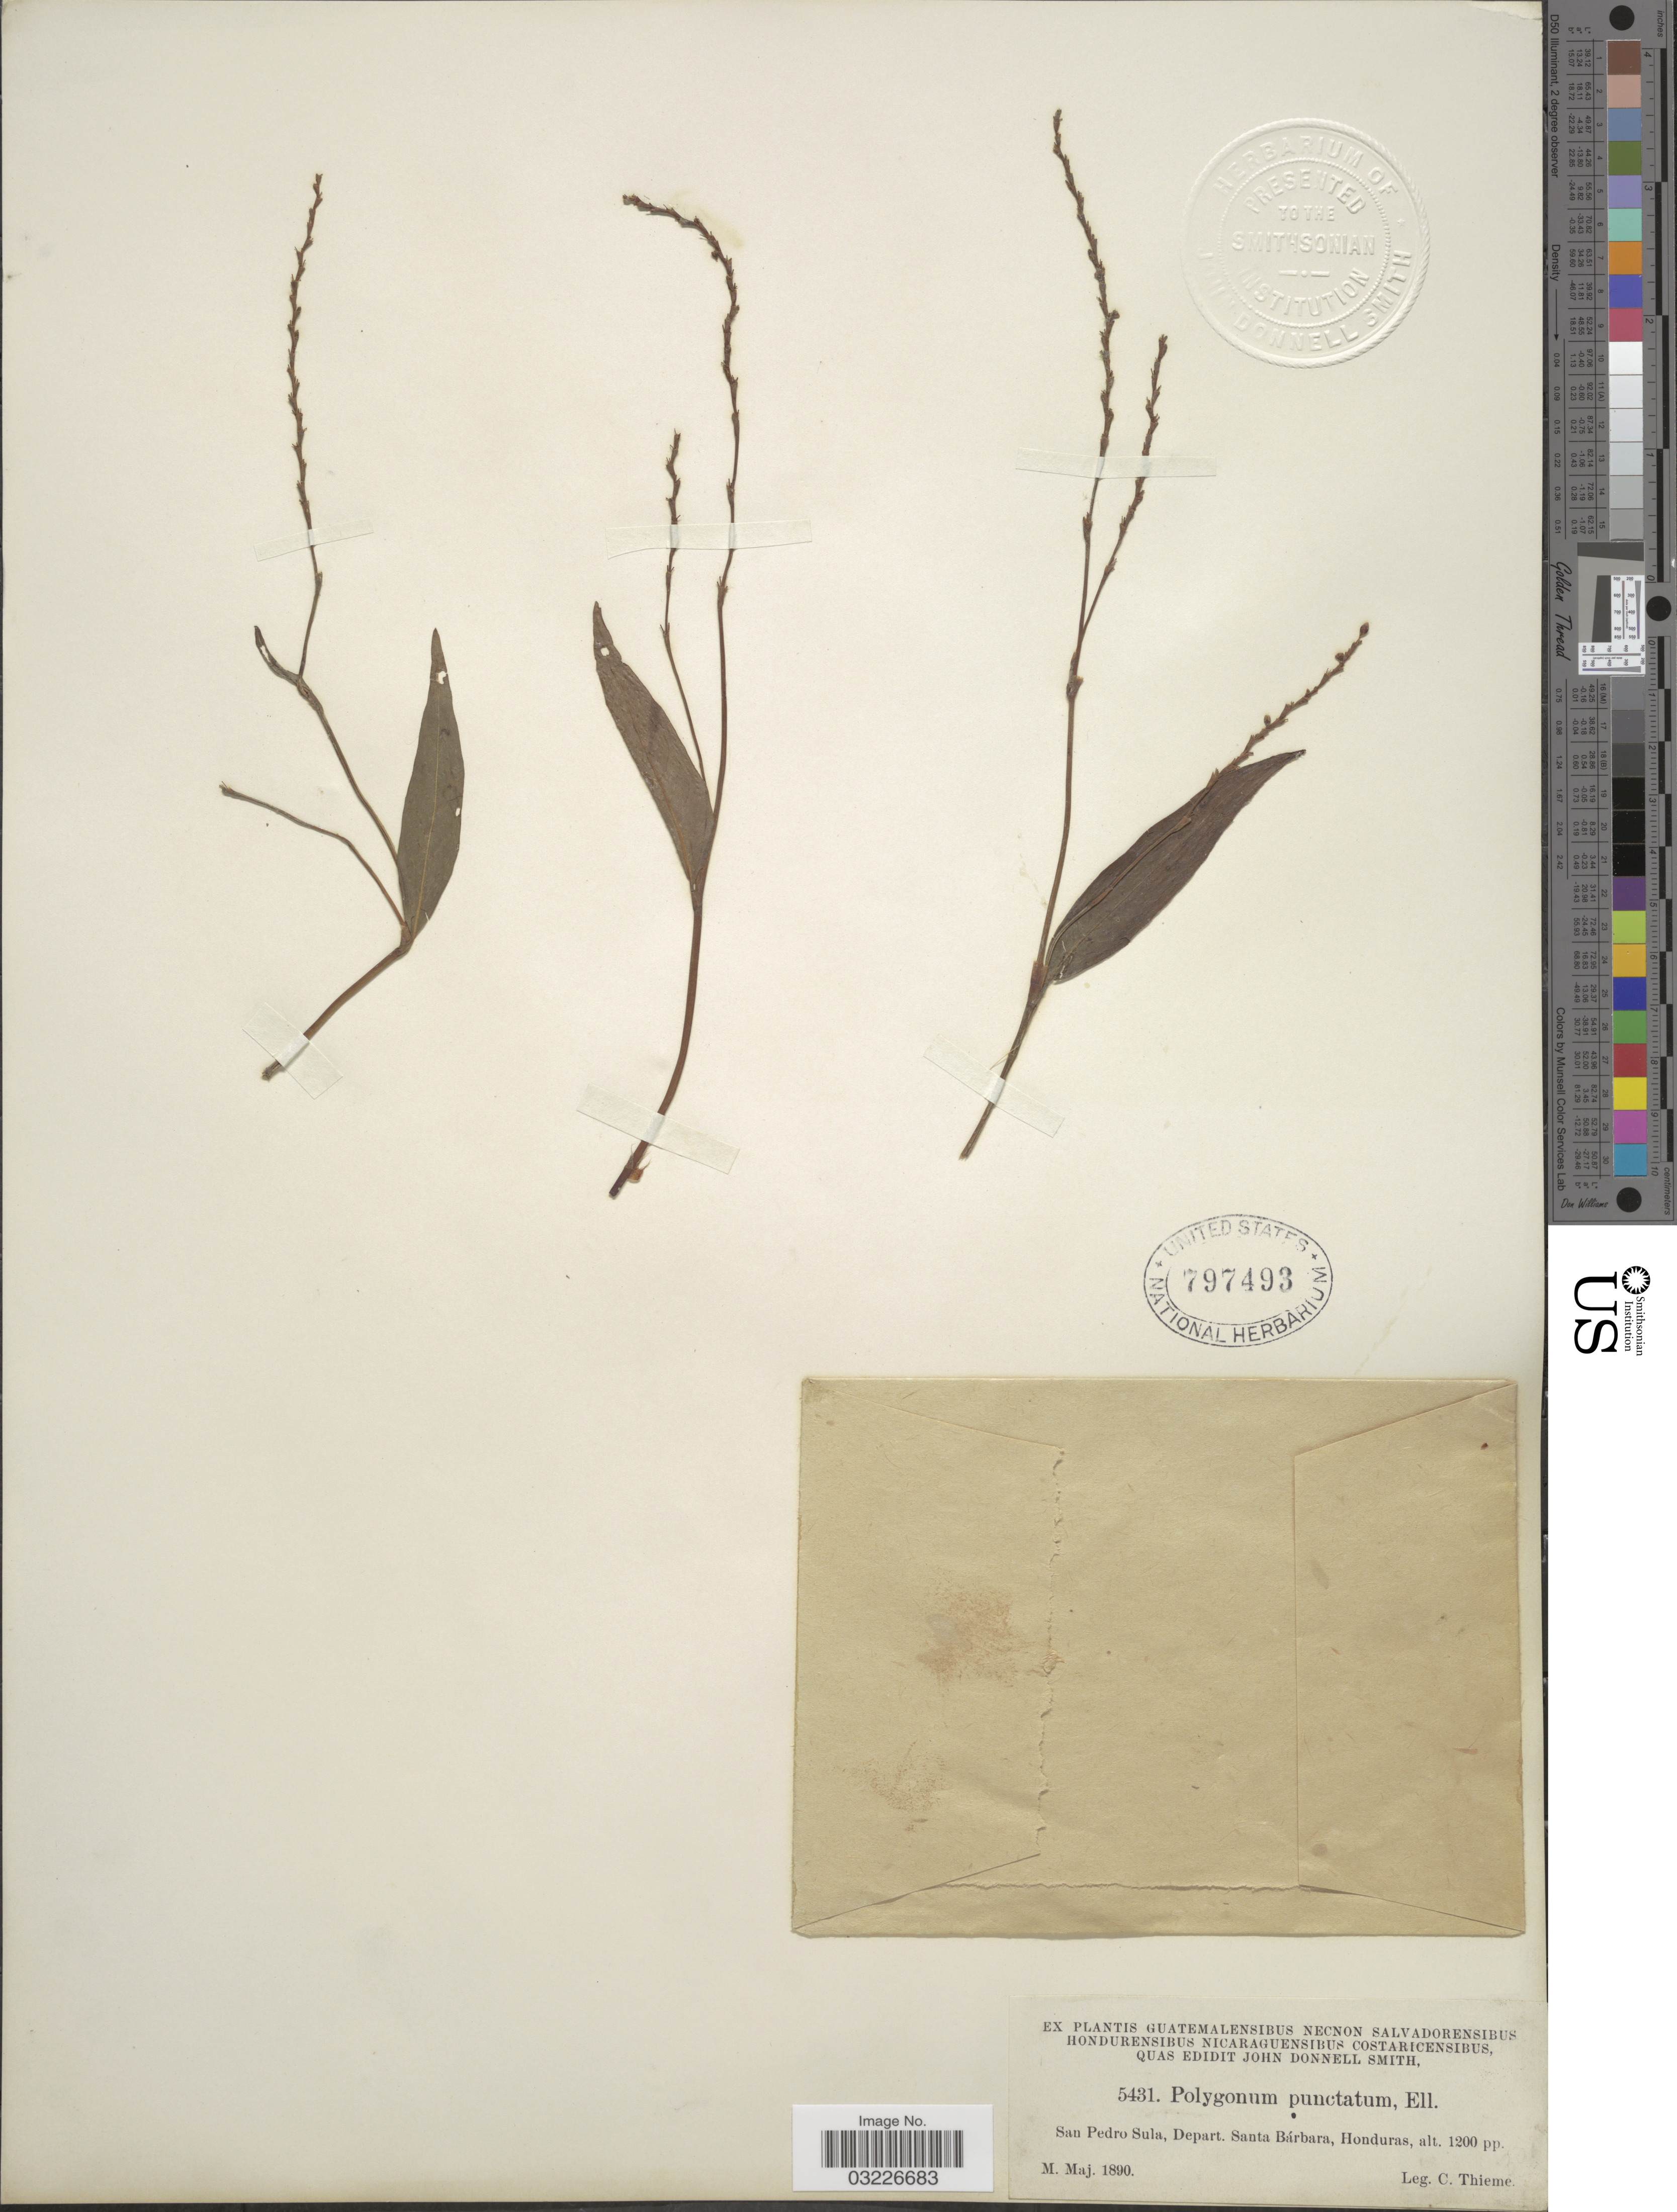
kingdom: Plantae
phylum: Tracheophyta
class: Magnoliopsida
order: Caryophyllales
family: Polygonaceae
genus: Persicaria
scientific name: Persicaria punctata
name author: (Elliott) Small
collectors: C. Thieme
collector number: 5431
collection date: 1890-05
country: Honduras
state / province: Santa Bárbara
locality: San Pedro Sulam Depart. Santa Bárbara.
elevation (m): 366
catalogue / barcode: US 797493